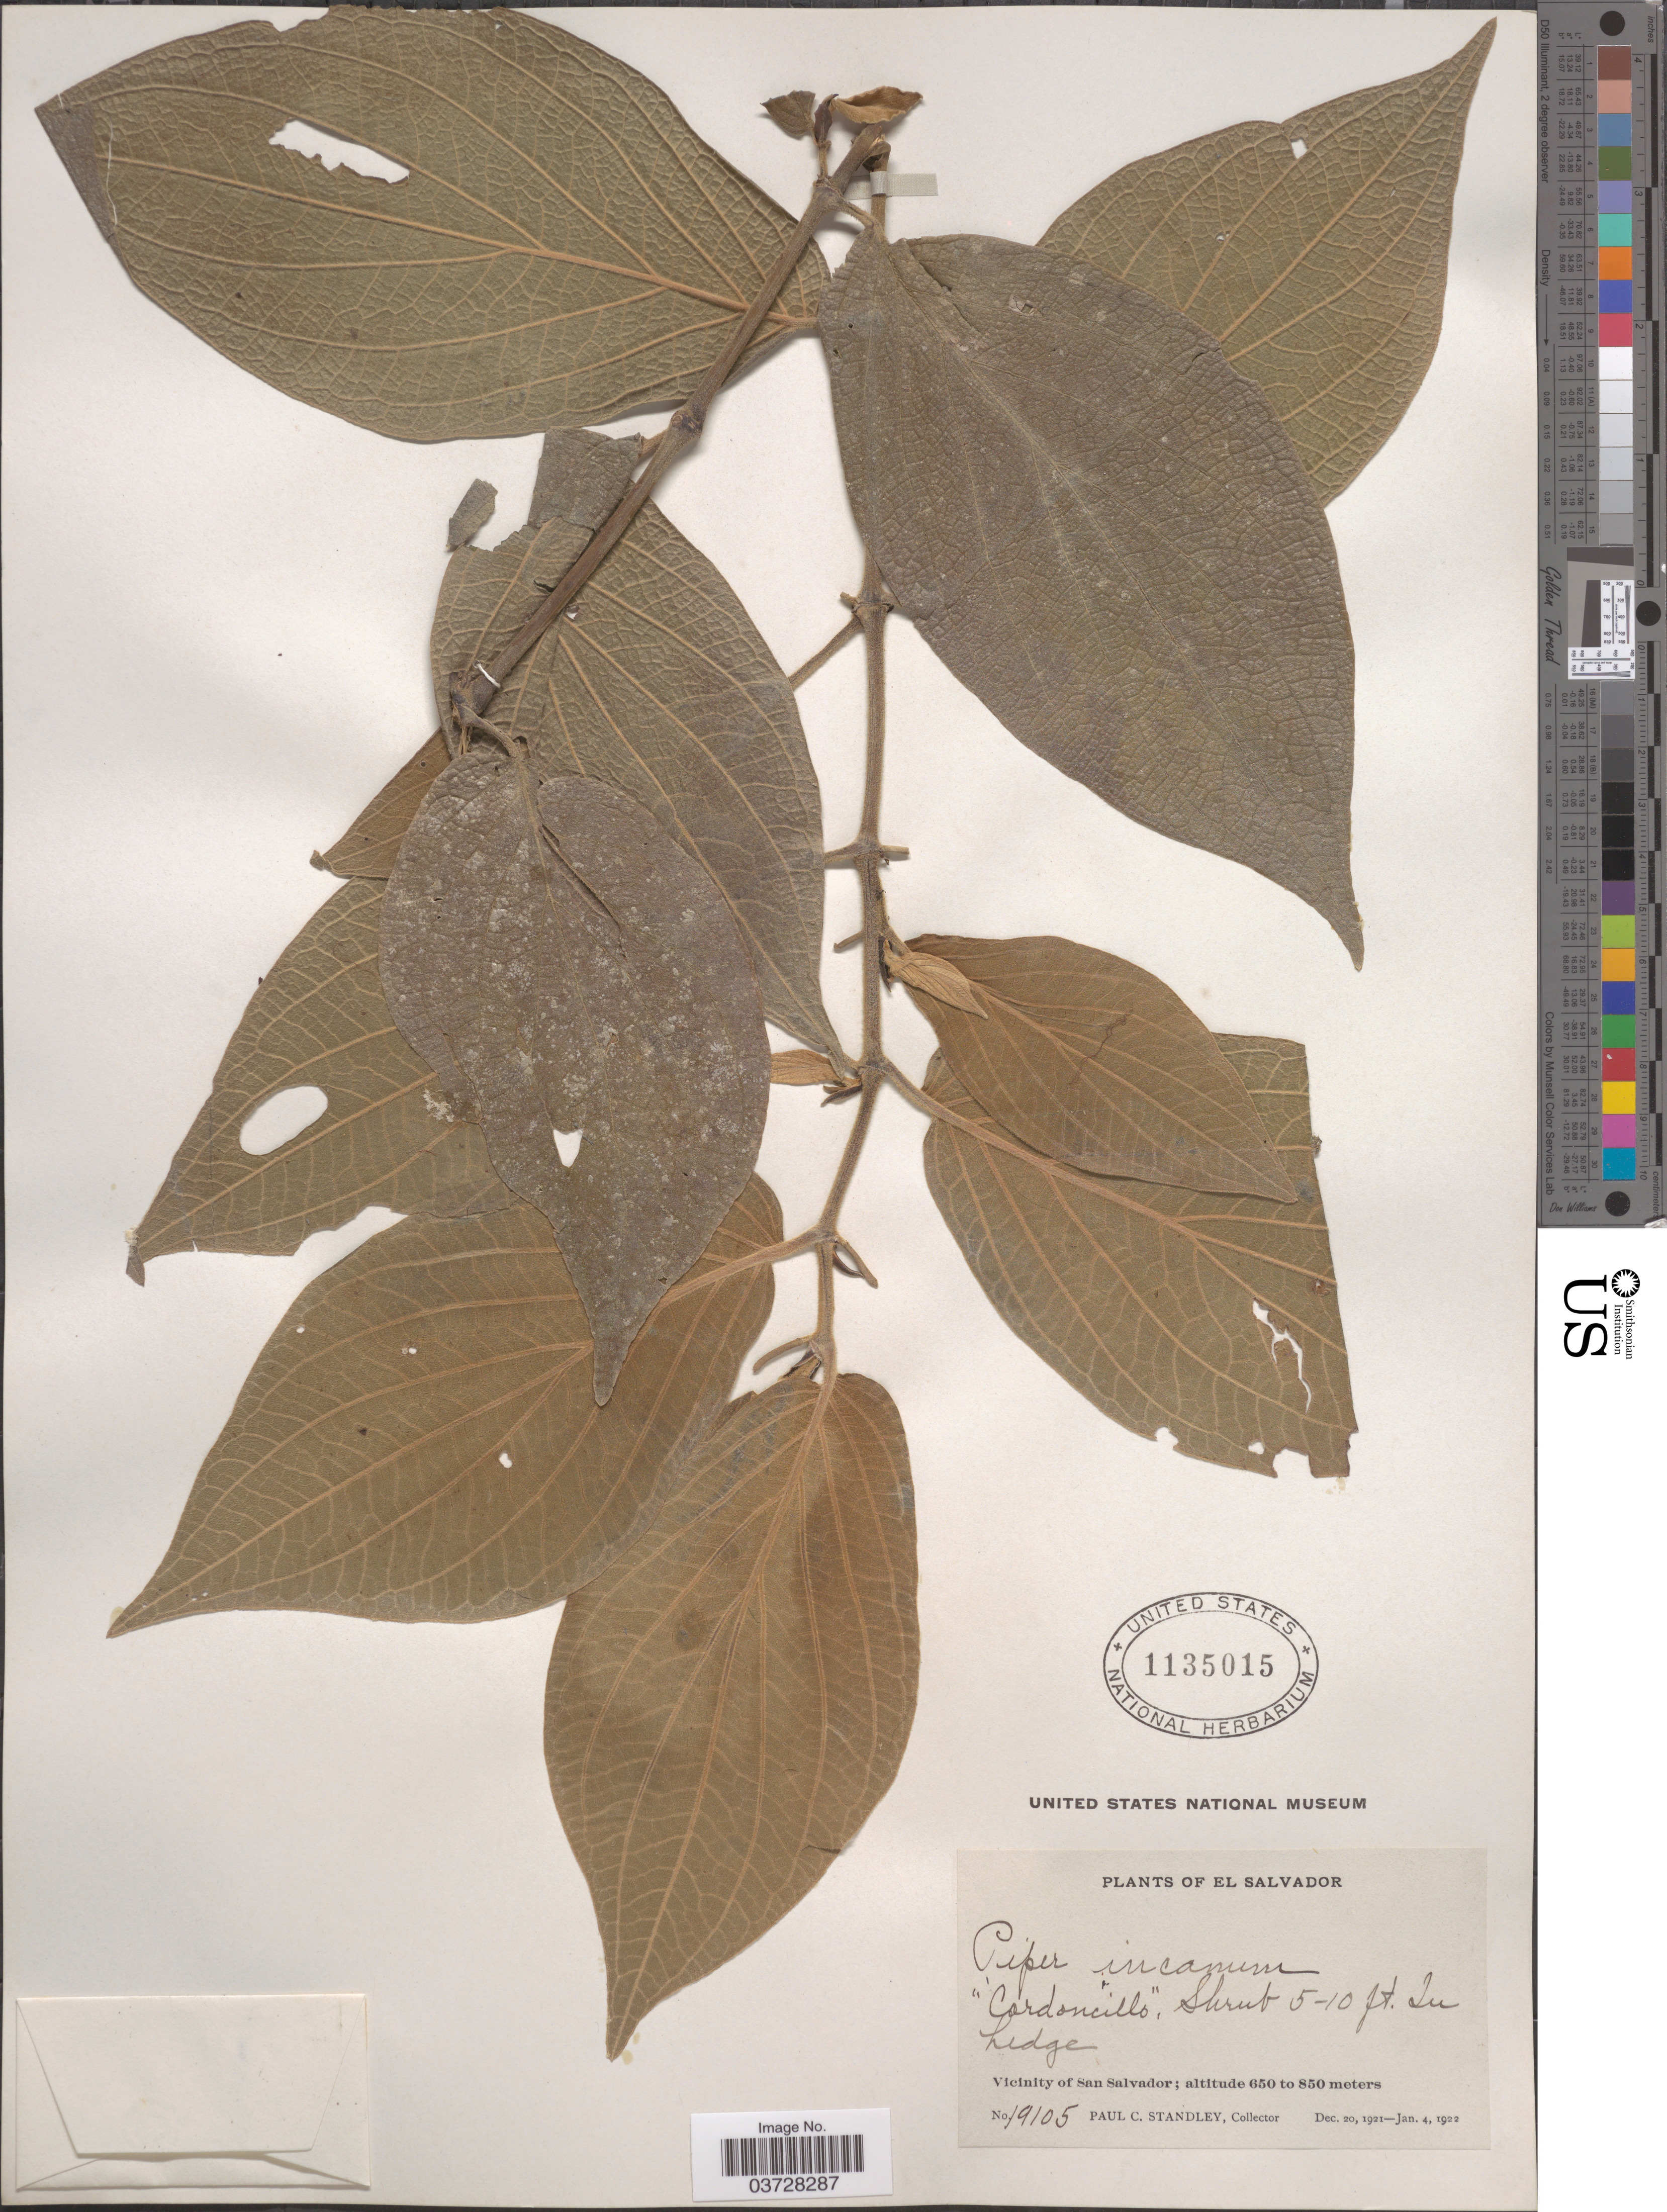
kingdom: Plantae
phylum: Tracheophyta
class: Magnoliopsida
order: Piperales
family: Piperaceae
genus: Piper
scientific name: Piper incanum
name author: Trel.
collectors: P. C. Standley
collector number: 19105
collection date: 1921-12-20/1922-01-04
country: El Salvador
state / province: San Salvador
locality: Vicinity of San Salvador.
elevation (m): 650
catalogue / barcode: US 1135015